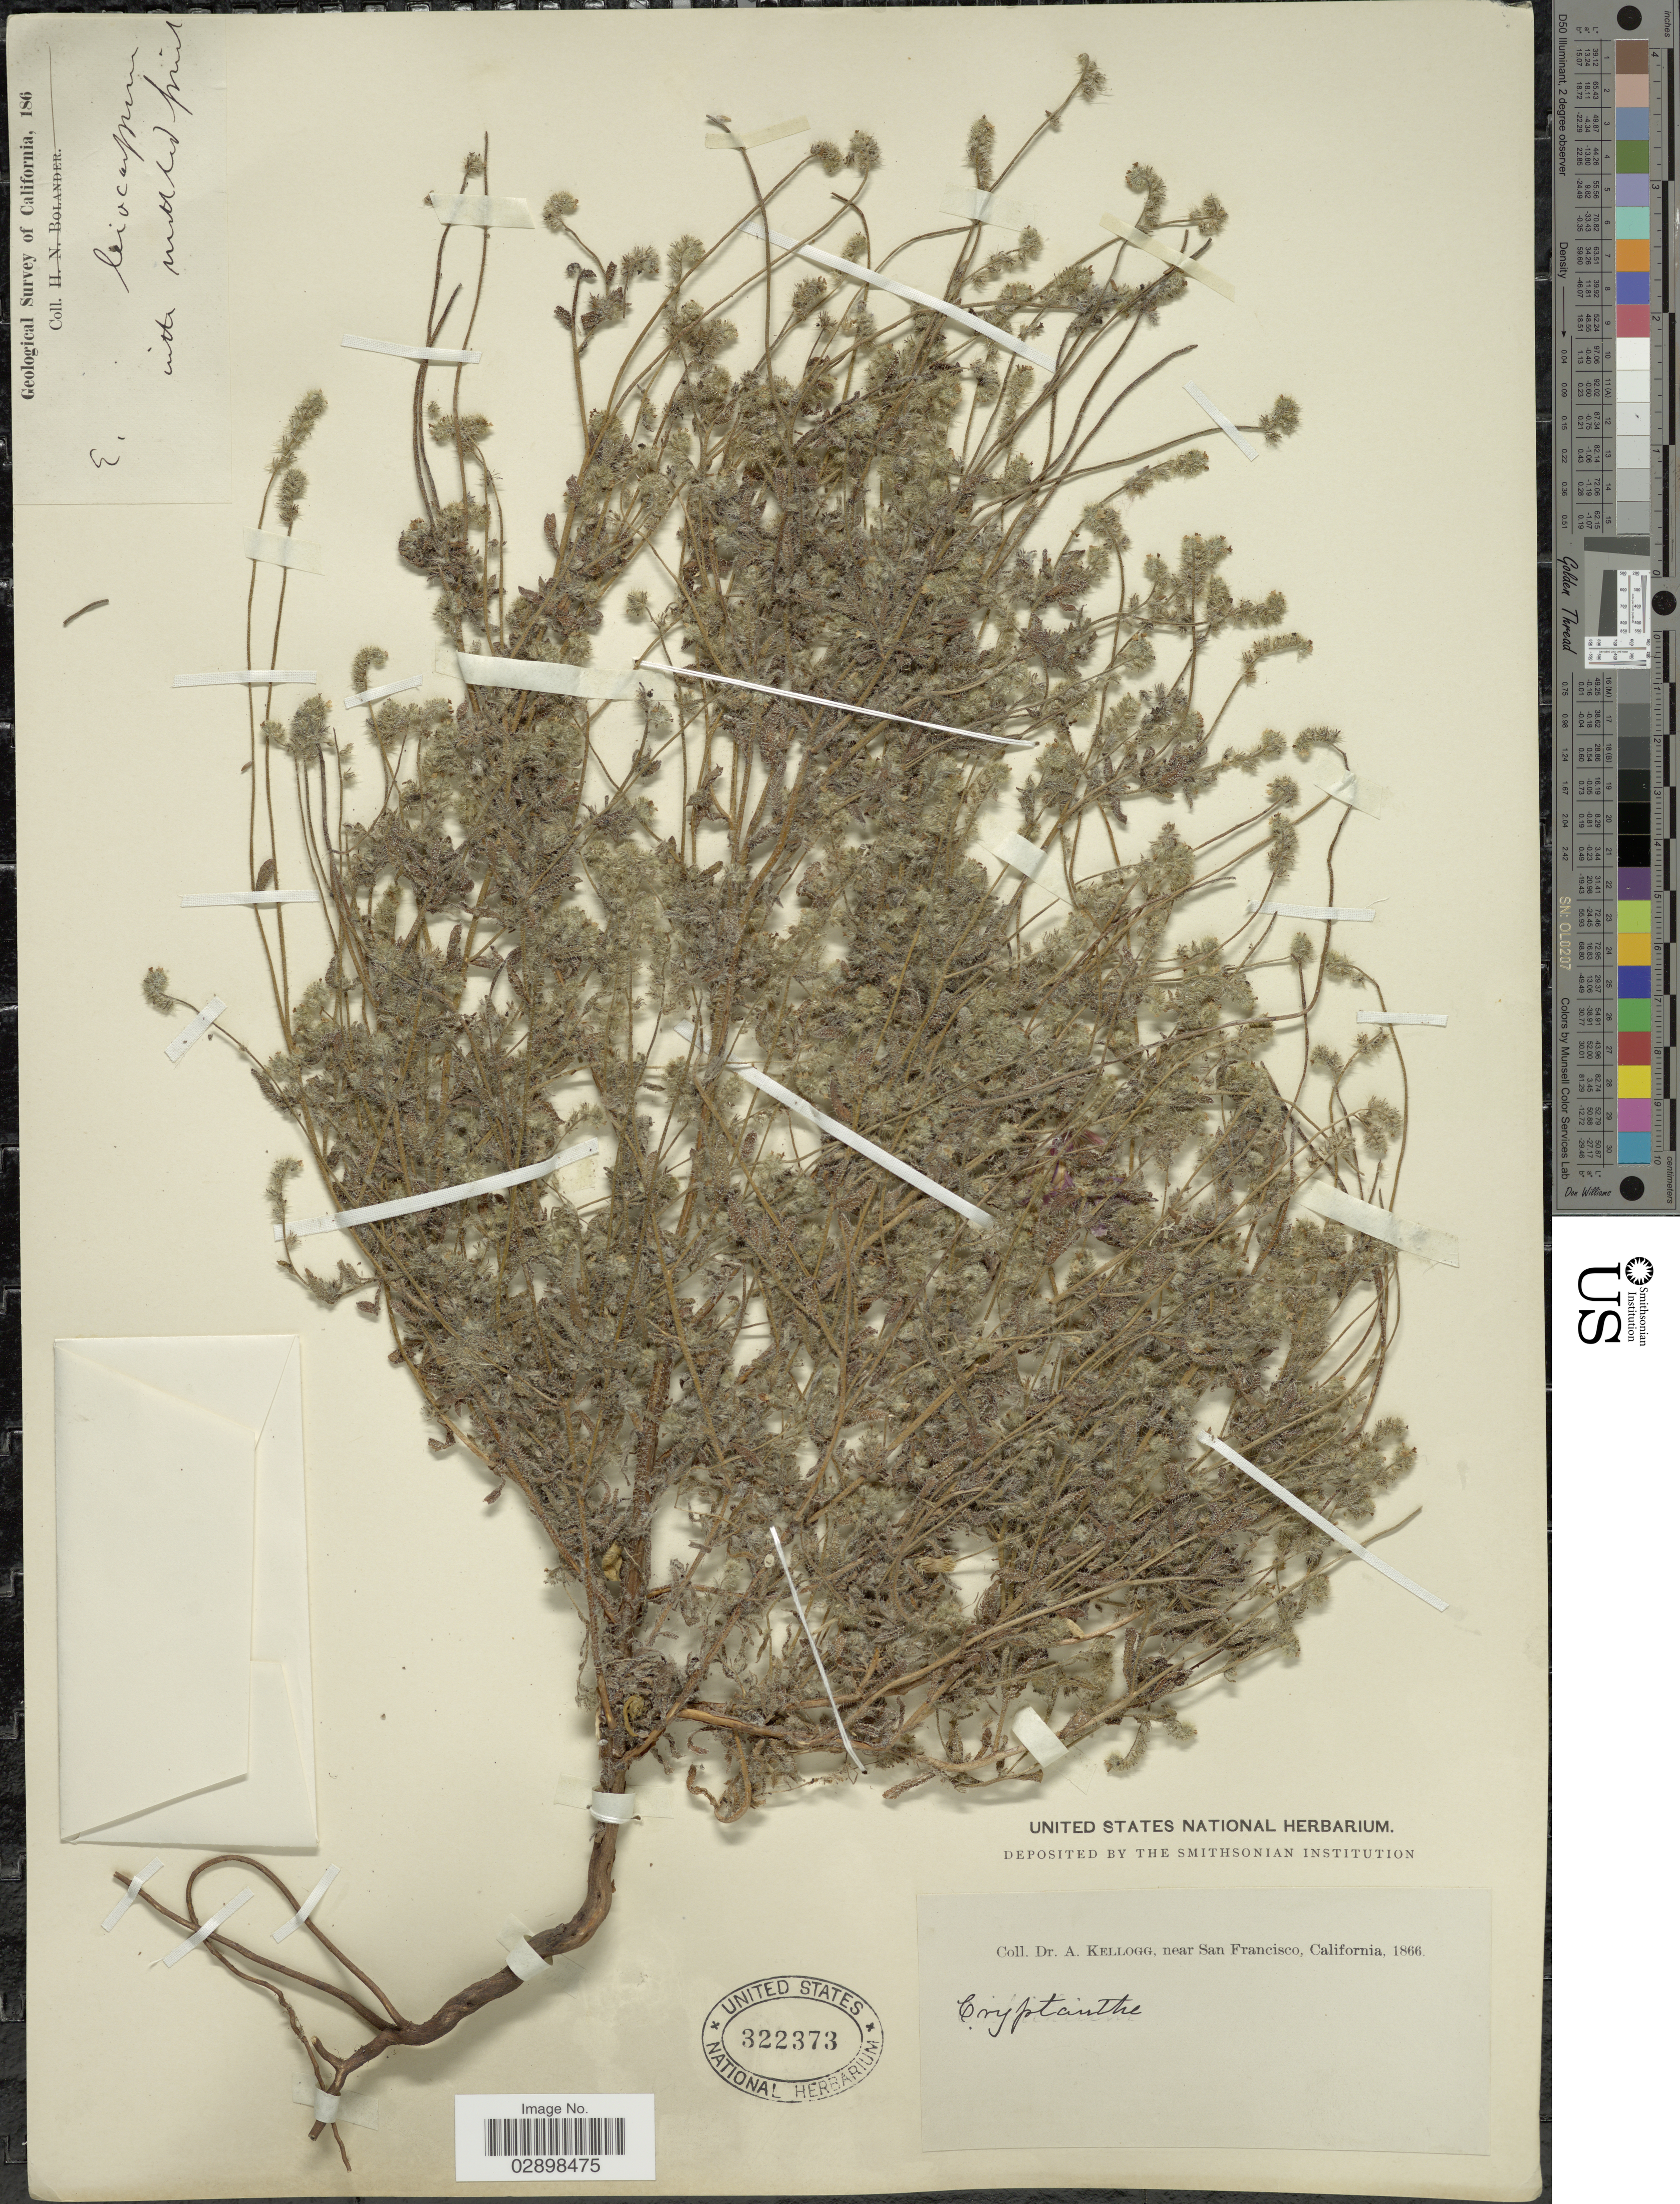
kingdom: Plantae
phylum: Tracheophyta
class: Magnoliopsida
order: Boraginales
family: Boraginaceae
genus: Cryptantha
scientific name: Cryptantha sp.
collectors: A. Kellogg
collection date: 1866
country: United States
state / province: California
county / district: San Francisco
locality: Near San Francisco.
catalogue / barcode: US 322373